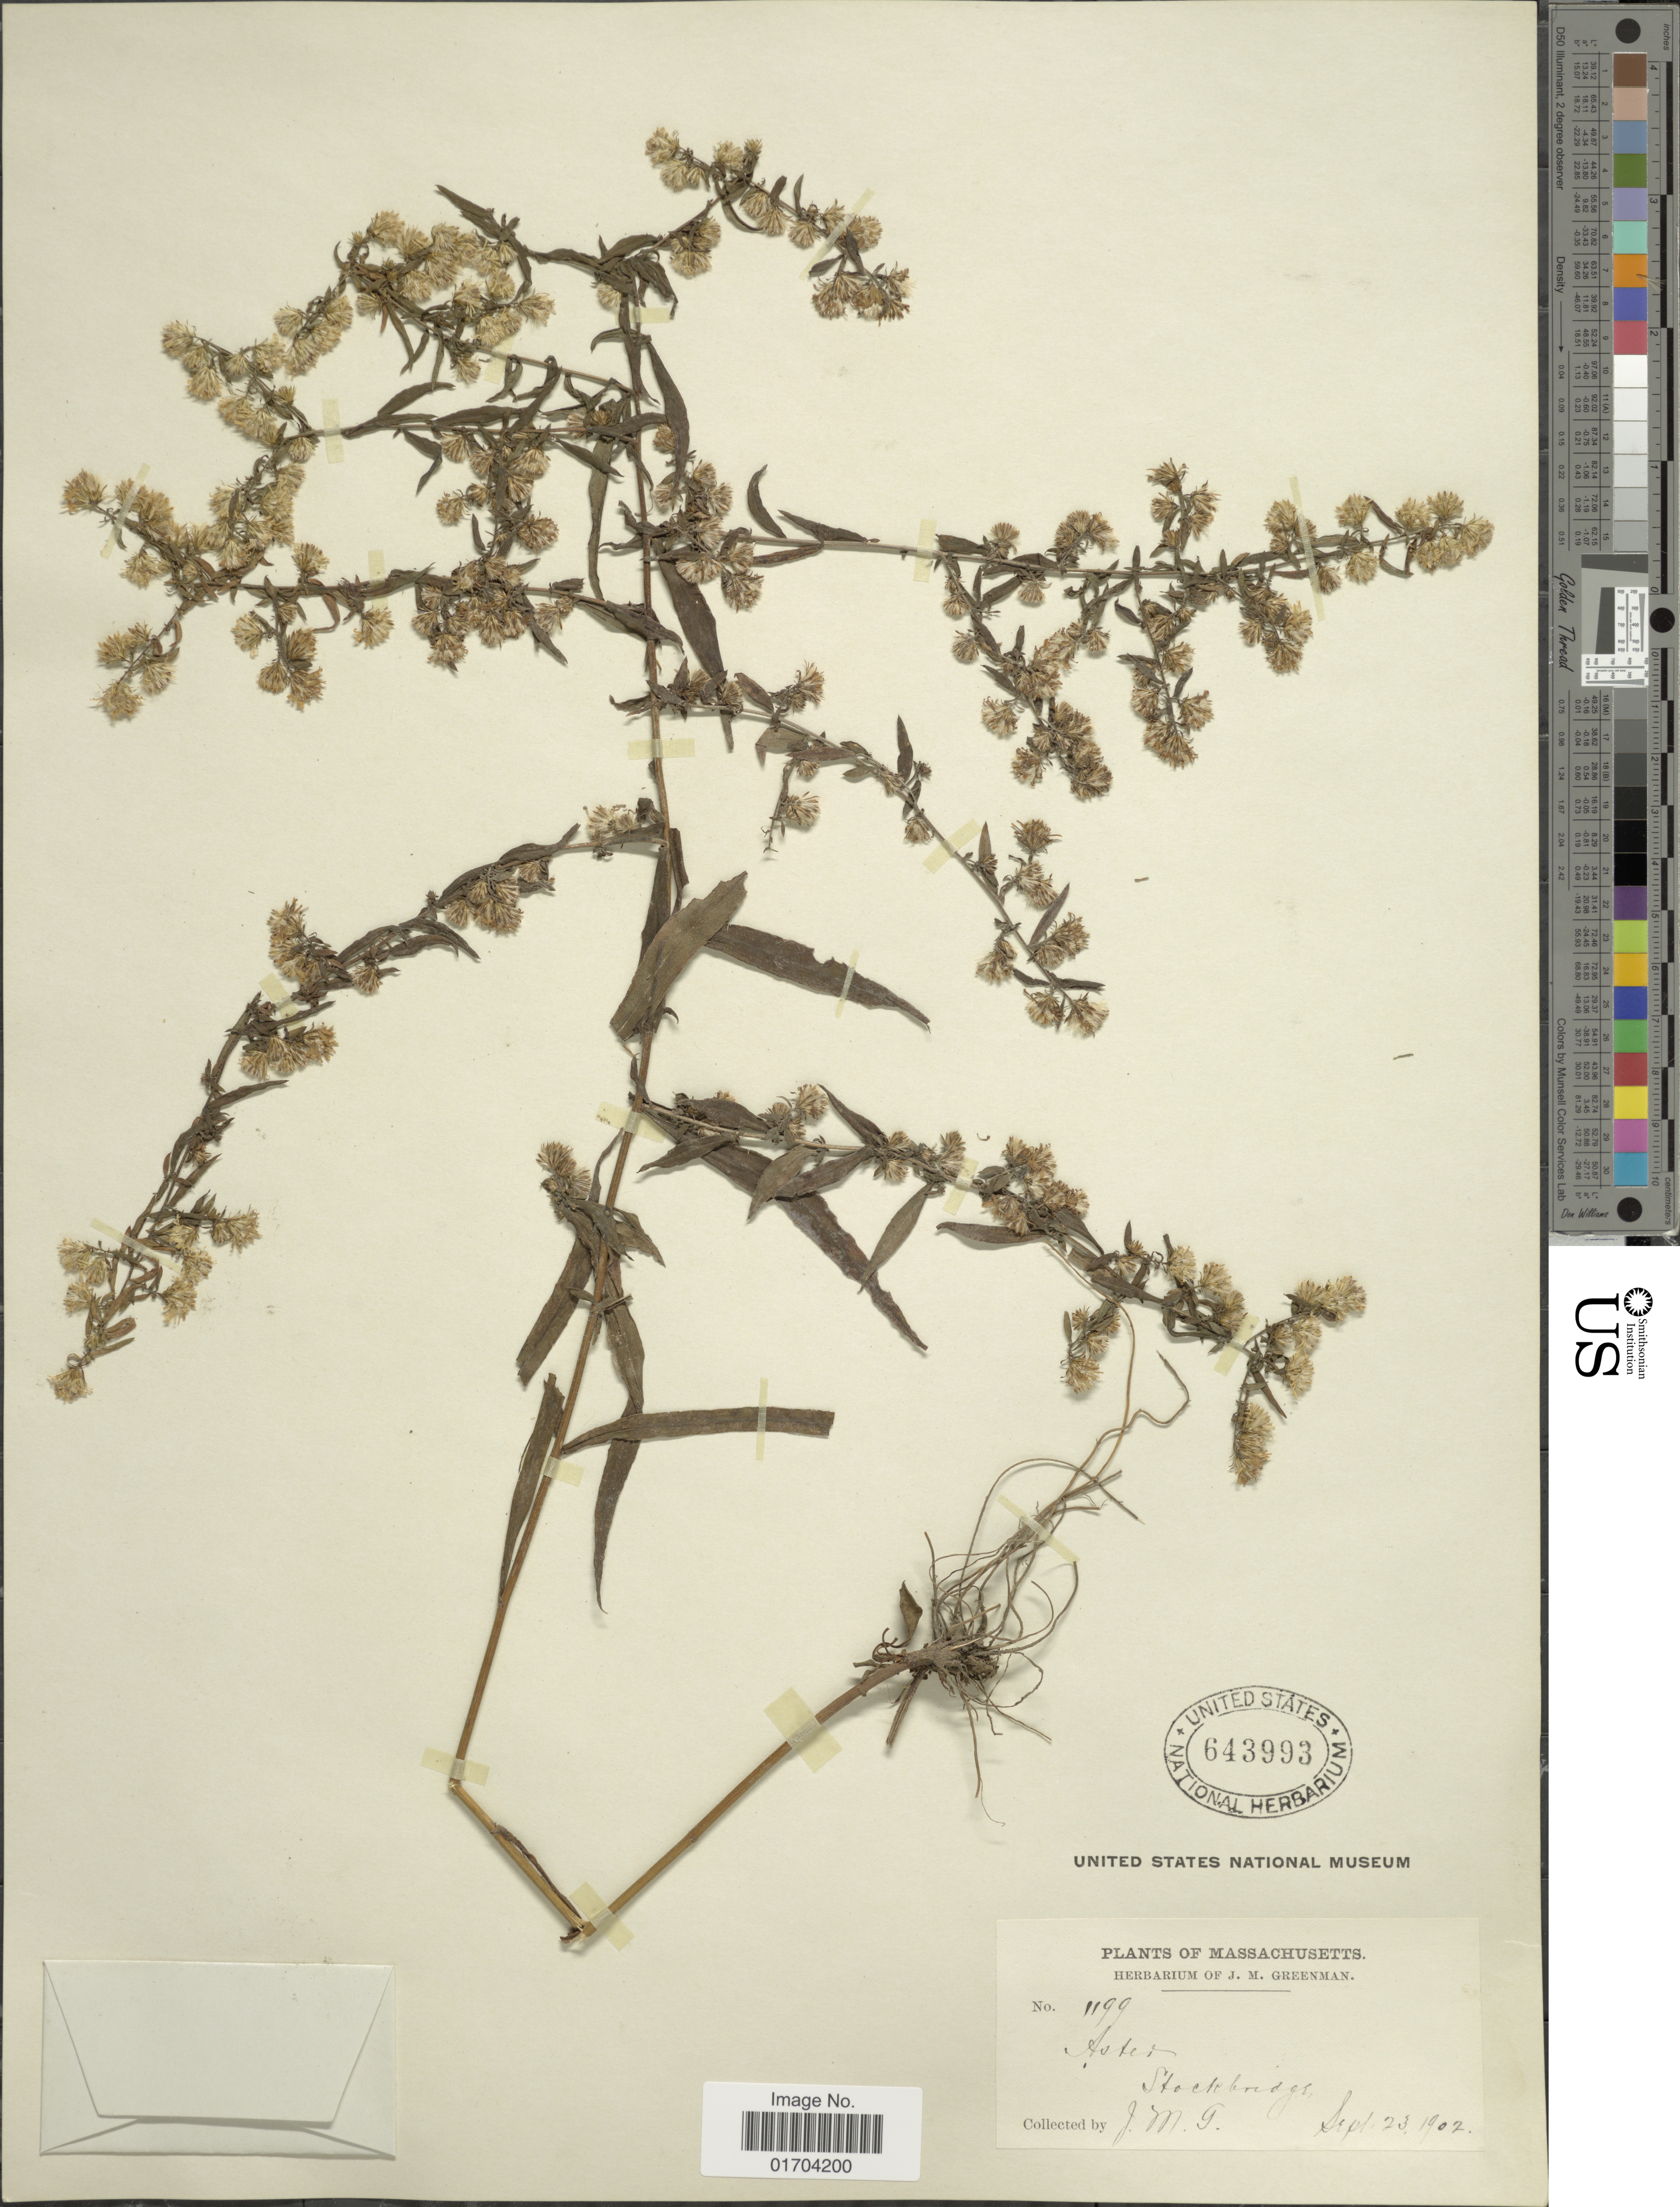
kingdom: Plantae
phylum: Tracheophyta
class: Magnoliopsida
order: Asterales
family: Asteraceae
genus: Symphyotrichum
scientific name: Symphyotrichum sp.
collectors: J. M. Greenman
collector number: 1199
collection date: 1902-09-23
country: United States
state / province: Massachusetts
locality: Stockbridges.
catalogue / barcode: US 643993